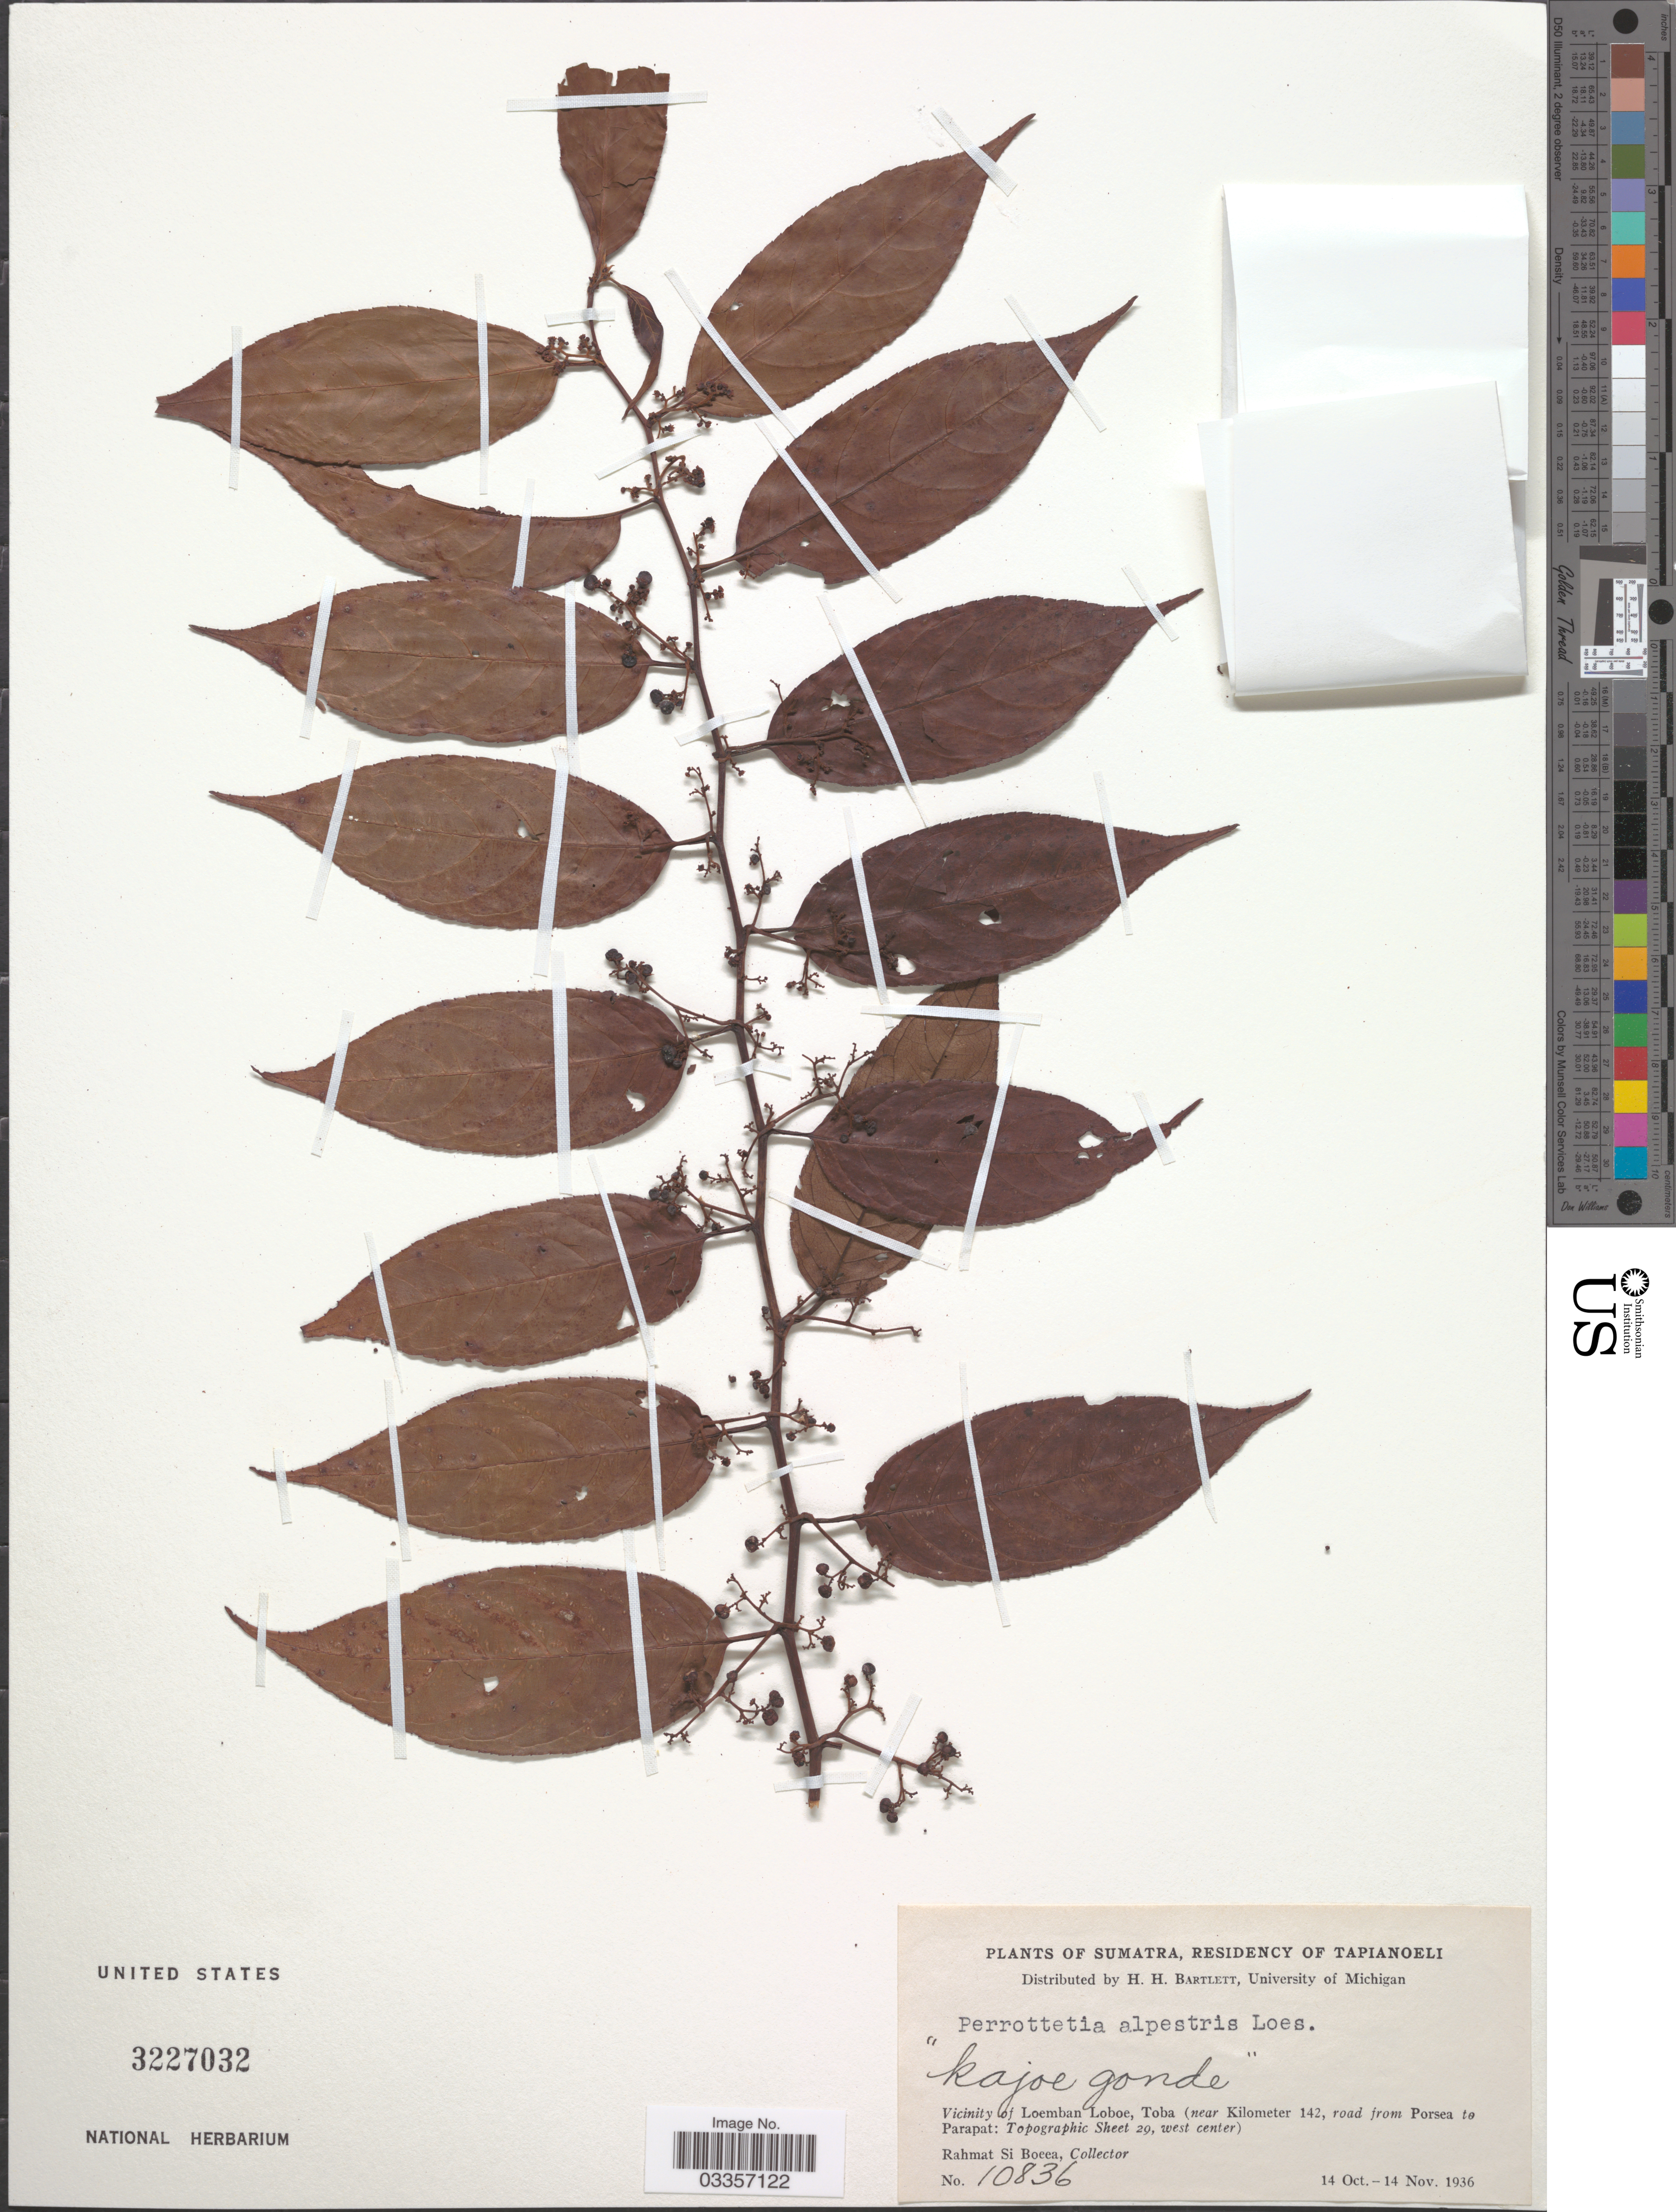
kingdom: Plantae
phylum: Tracheophyta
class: Magnoliopsida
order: Huerteales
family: Dipentodontaceae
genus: Perrottetia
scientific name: Perrottetia alpestris subsp. alpestris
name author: (Blume) Loes.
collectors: Rahmat Si Boeea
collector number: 10836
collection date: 1936-10-14/1936-11-14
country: Indonesia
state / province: Sumatra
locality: Residency of Tapianoeli, Vicinity of Loemban Loboe, Toba (near Kilometer 142, road from Porsea to Parapat: Topographic Sheet 29, west center).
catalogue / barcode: US 3227032